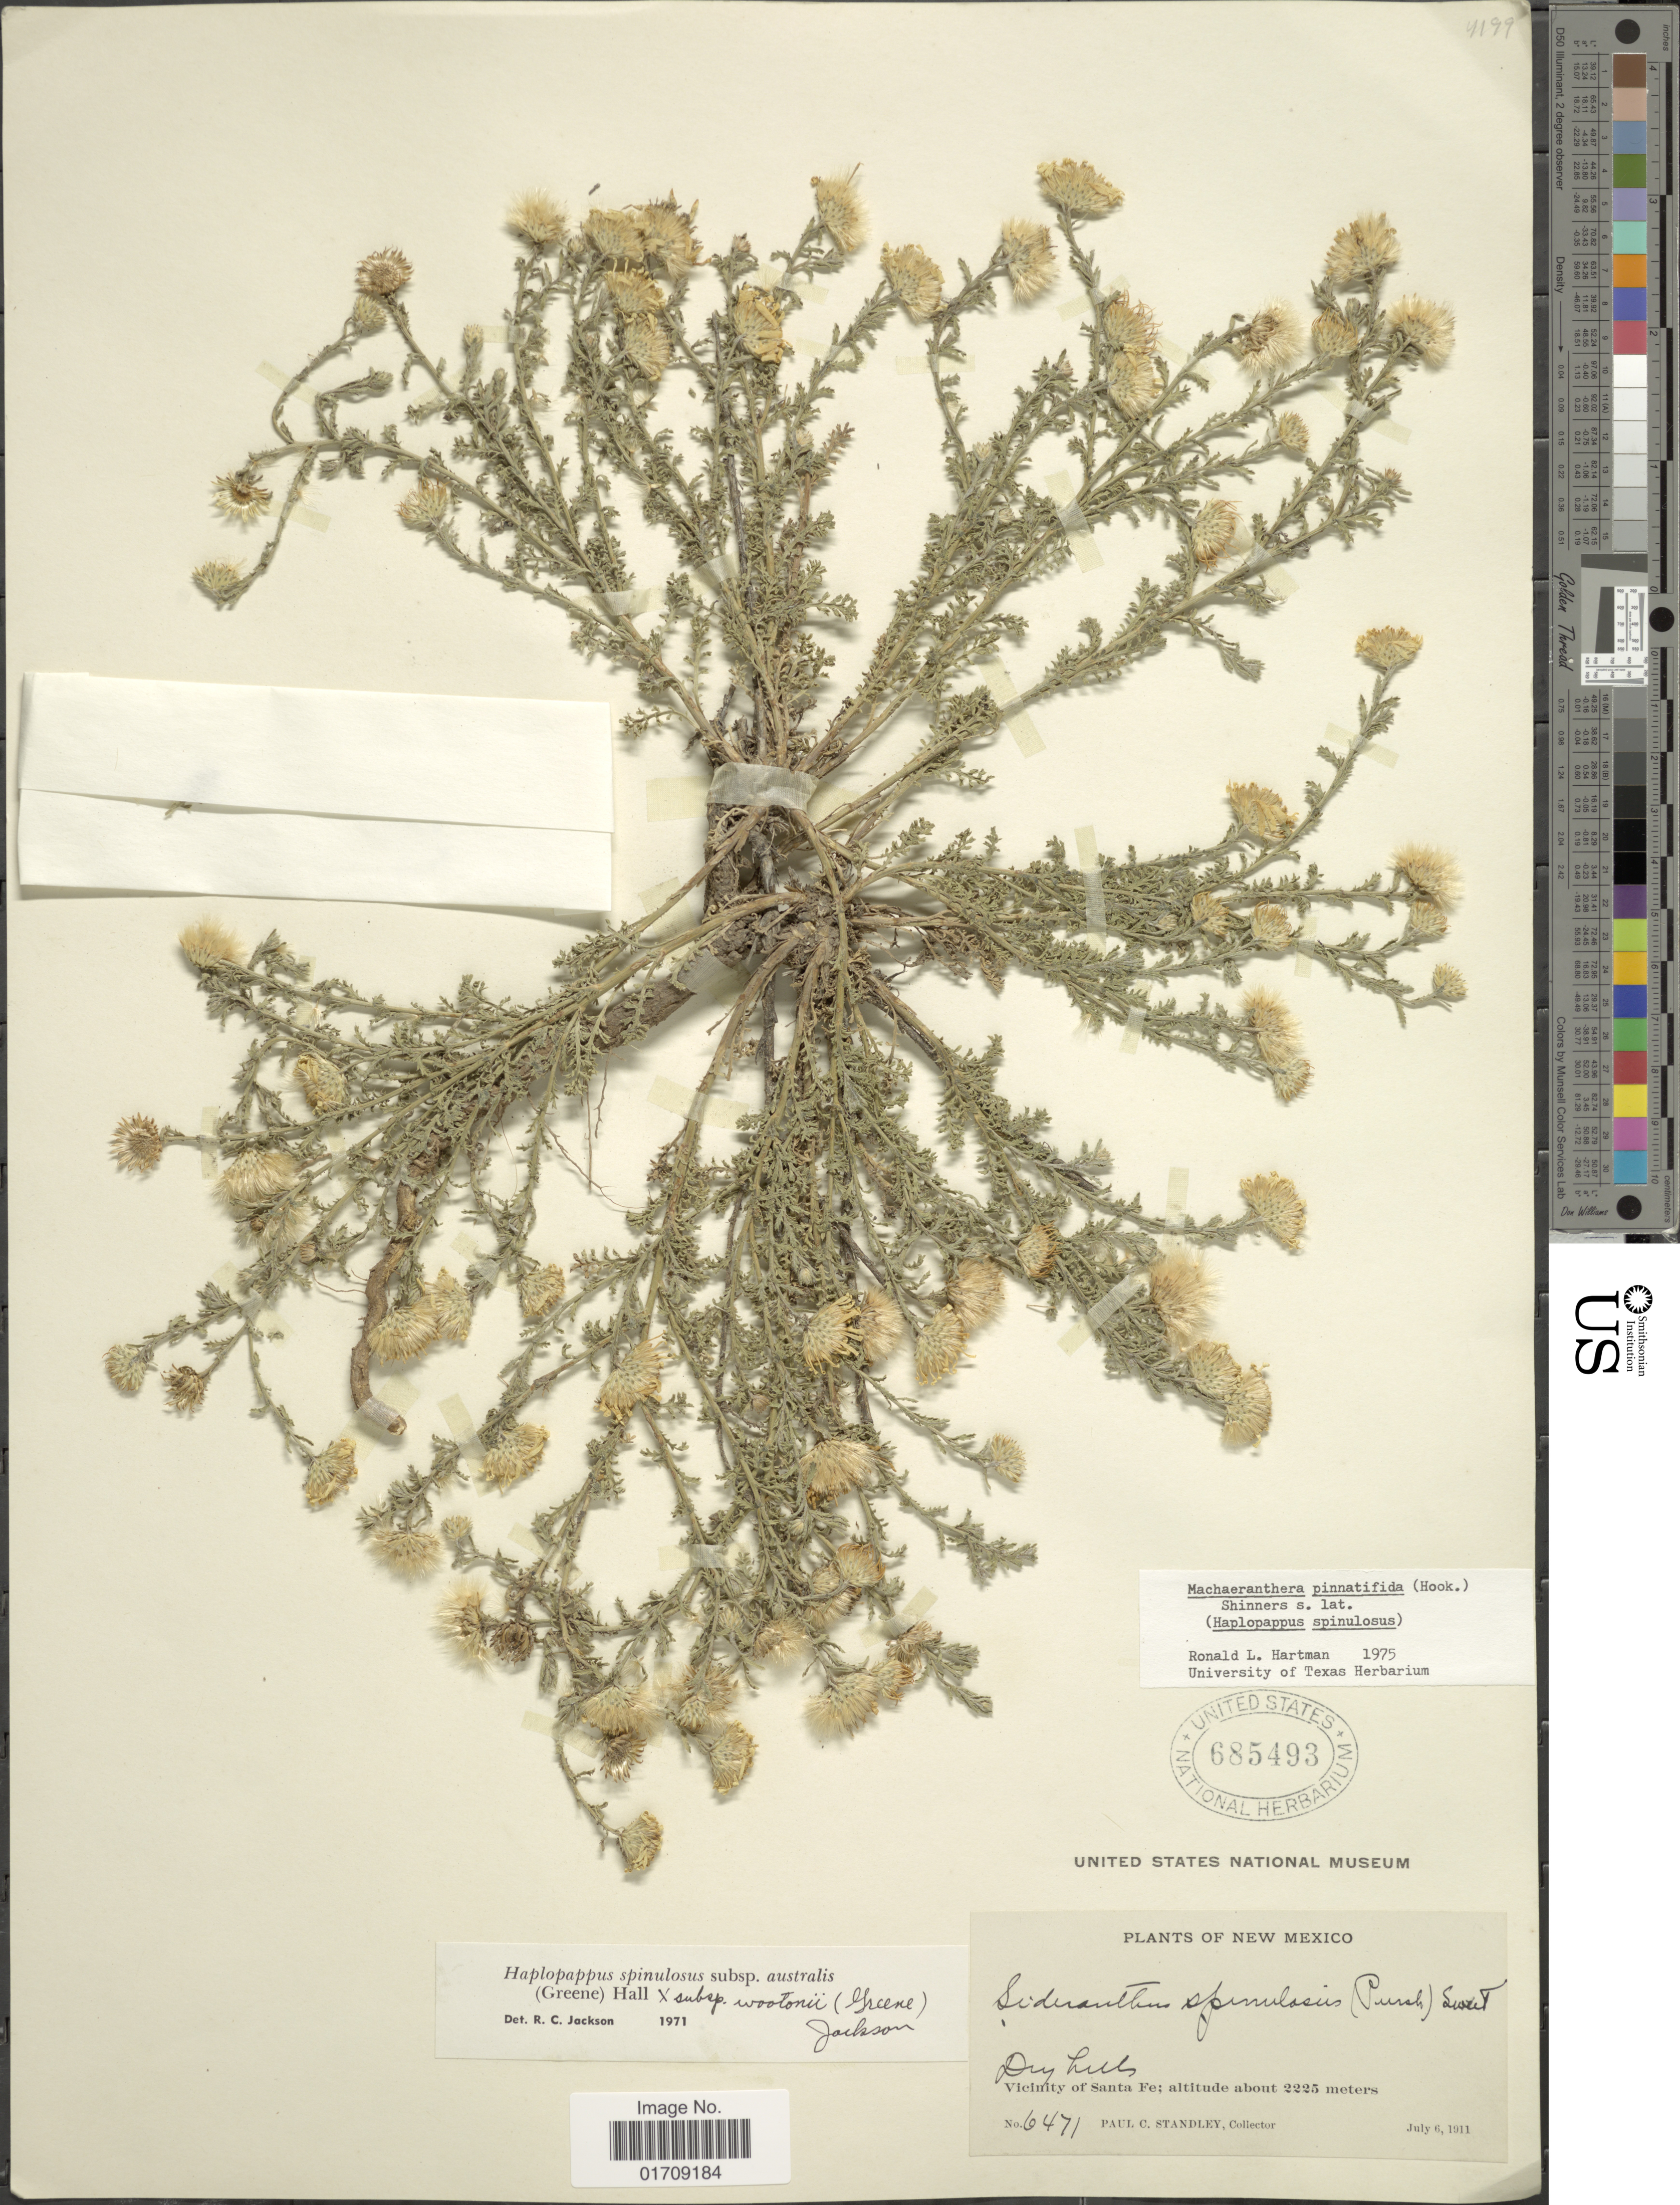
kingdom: Plantae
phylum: Tracheophyta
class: Magnoliopsida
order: Asterales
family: Asteraceae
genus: Machaeranthera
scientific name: Machaeranthera pinnatifida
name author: (Hook.) Shinners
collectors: P. C. Standley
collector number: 6471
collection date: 1911-07-06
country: United States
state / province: New Mexico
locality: Vicinity of Santa Fe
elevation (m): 2225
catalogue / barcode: US 685493